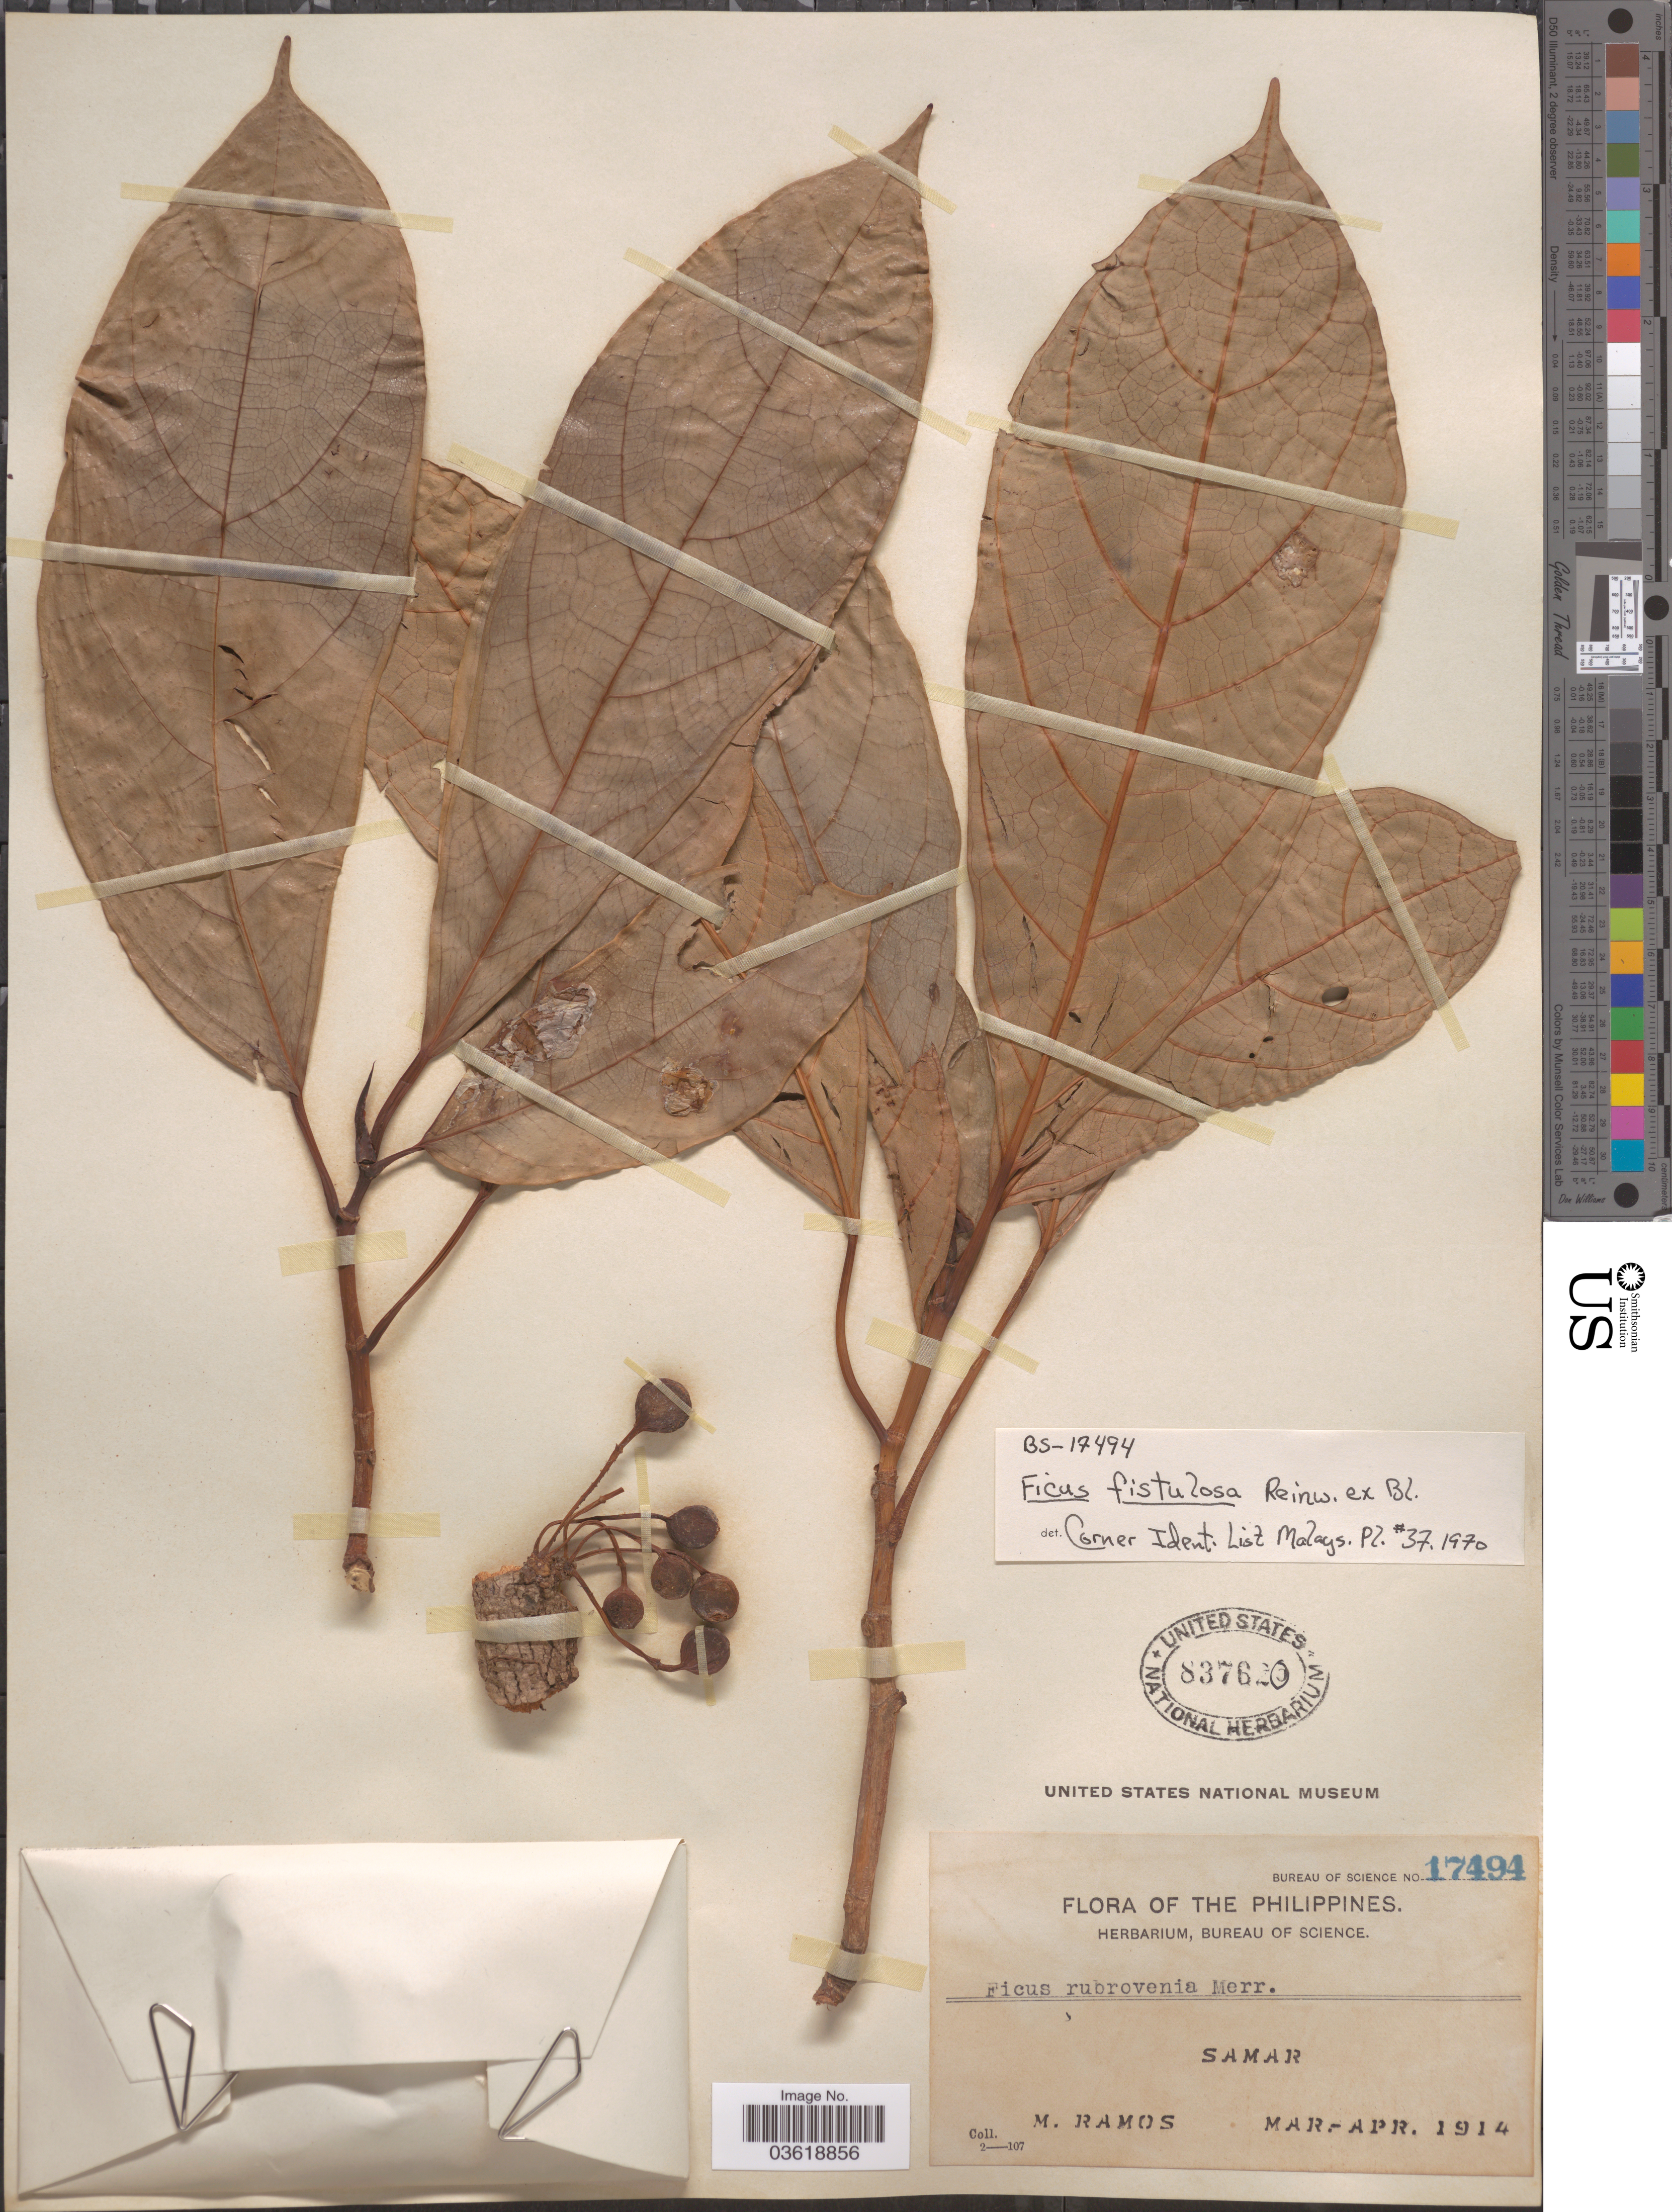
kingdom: Plantae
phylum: Tracheophyta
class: Magnoliopsida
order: Rosales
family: Moraceae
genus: Ficus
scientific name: Ficus fistulosa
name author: Reinw. ex Blume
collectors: M. Ramos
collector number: Bureau of Science 17494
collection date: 1914-03/1914-04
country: Philippines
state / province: Eastern Visayas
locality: Samar.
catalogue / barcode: US 837620